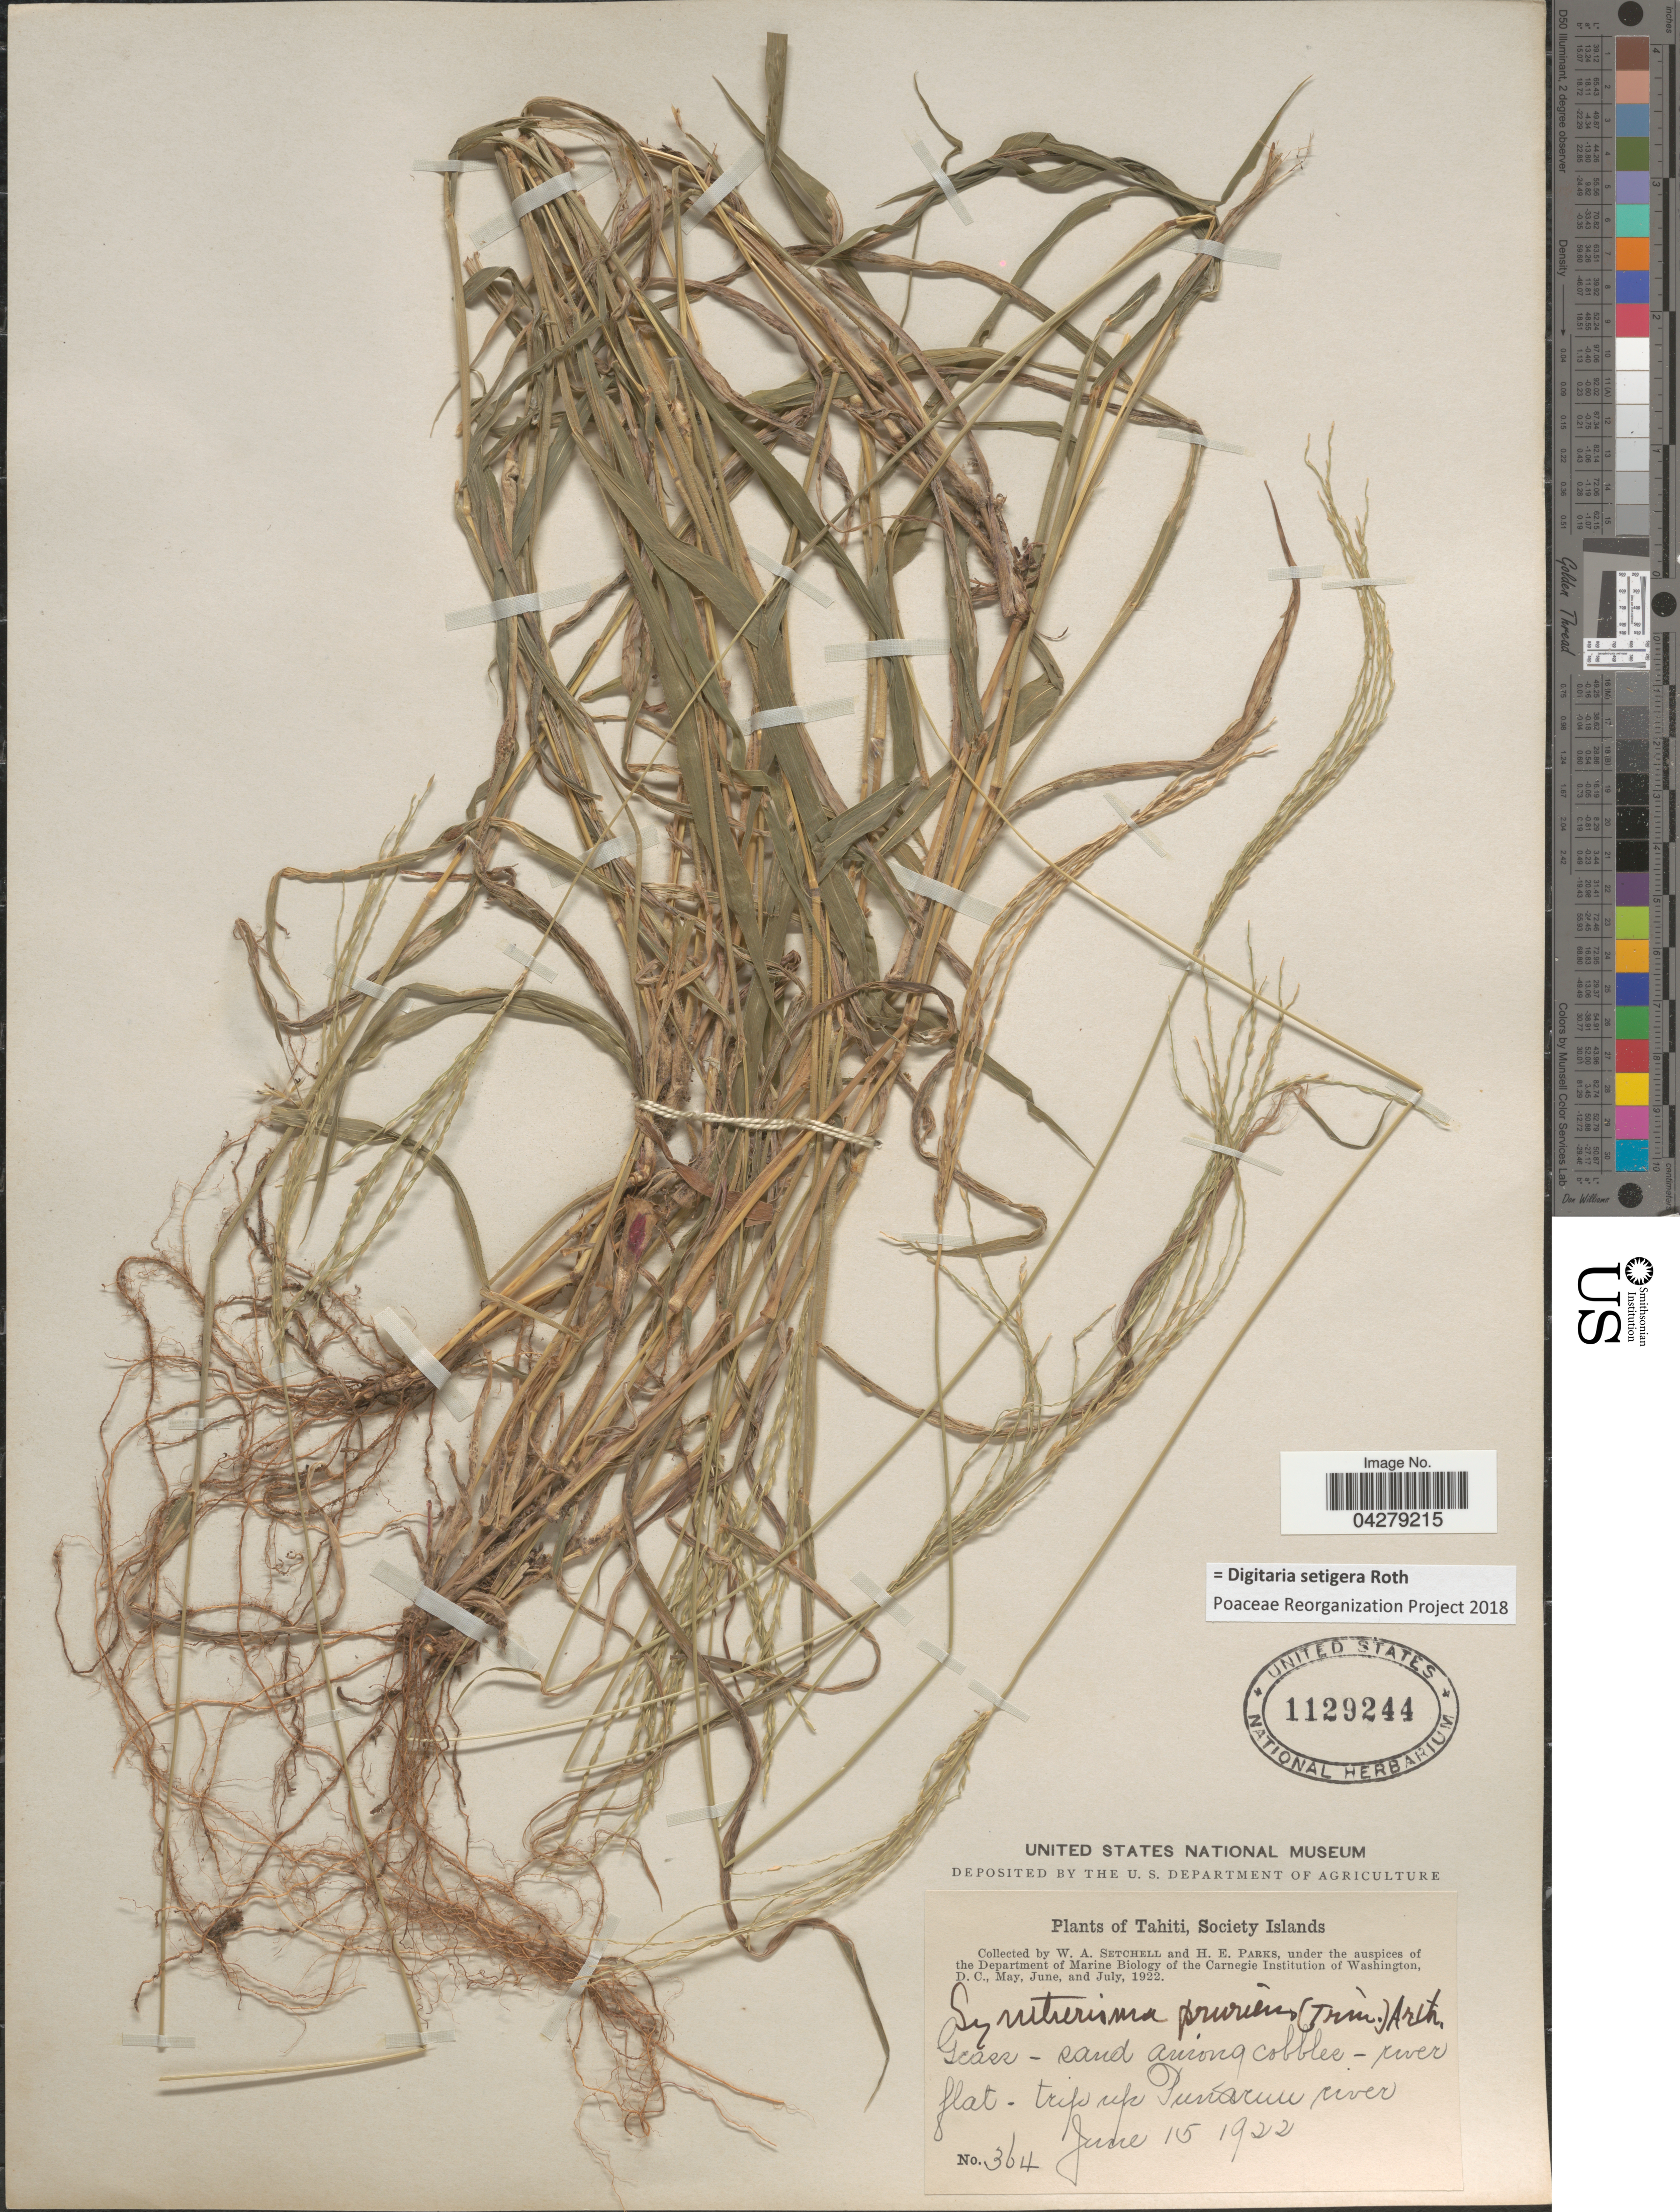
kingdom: Plantae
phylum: Tracheophyta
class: Liliopsida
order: Poales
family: Poaceae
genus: Digitaria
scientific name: Digitaria setigera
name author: Roth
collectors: W. Setchell & H. E. Parks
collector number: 364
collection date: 1922-06-15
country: French Polynesia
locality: Tahiti, Society Islands. Trip up Punaruu river.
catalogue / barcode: US 1129244